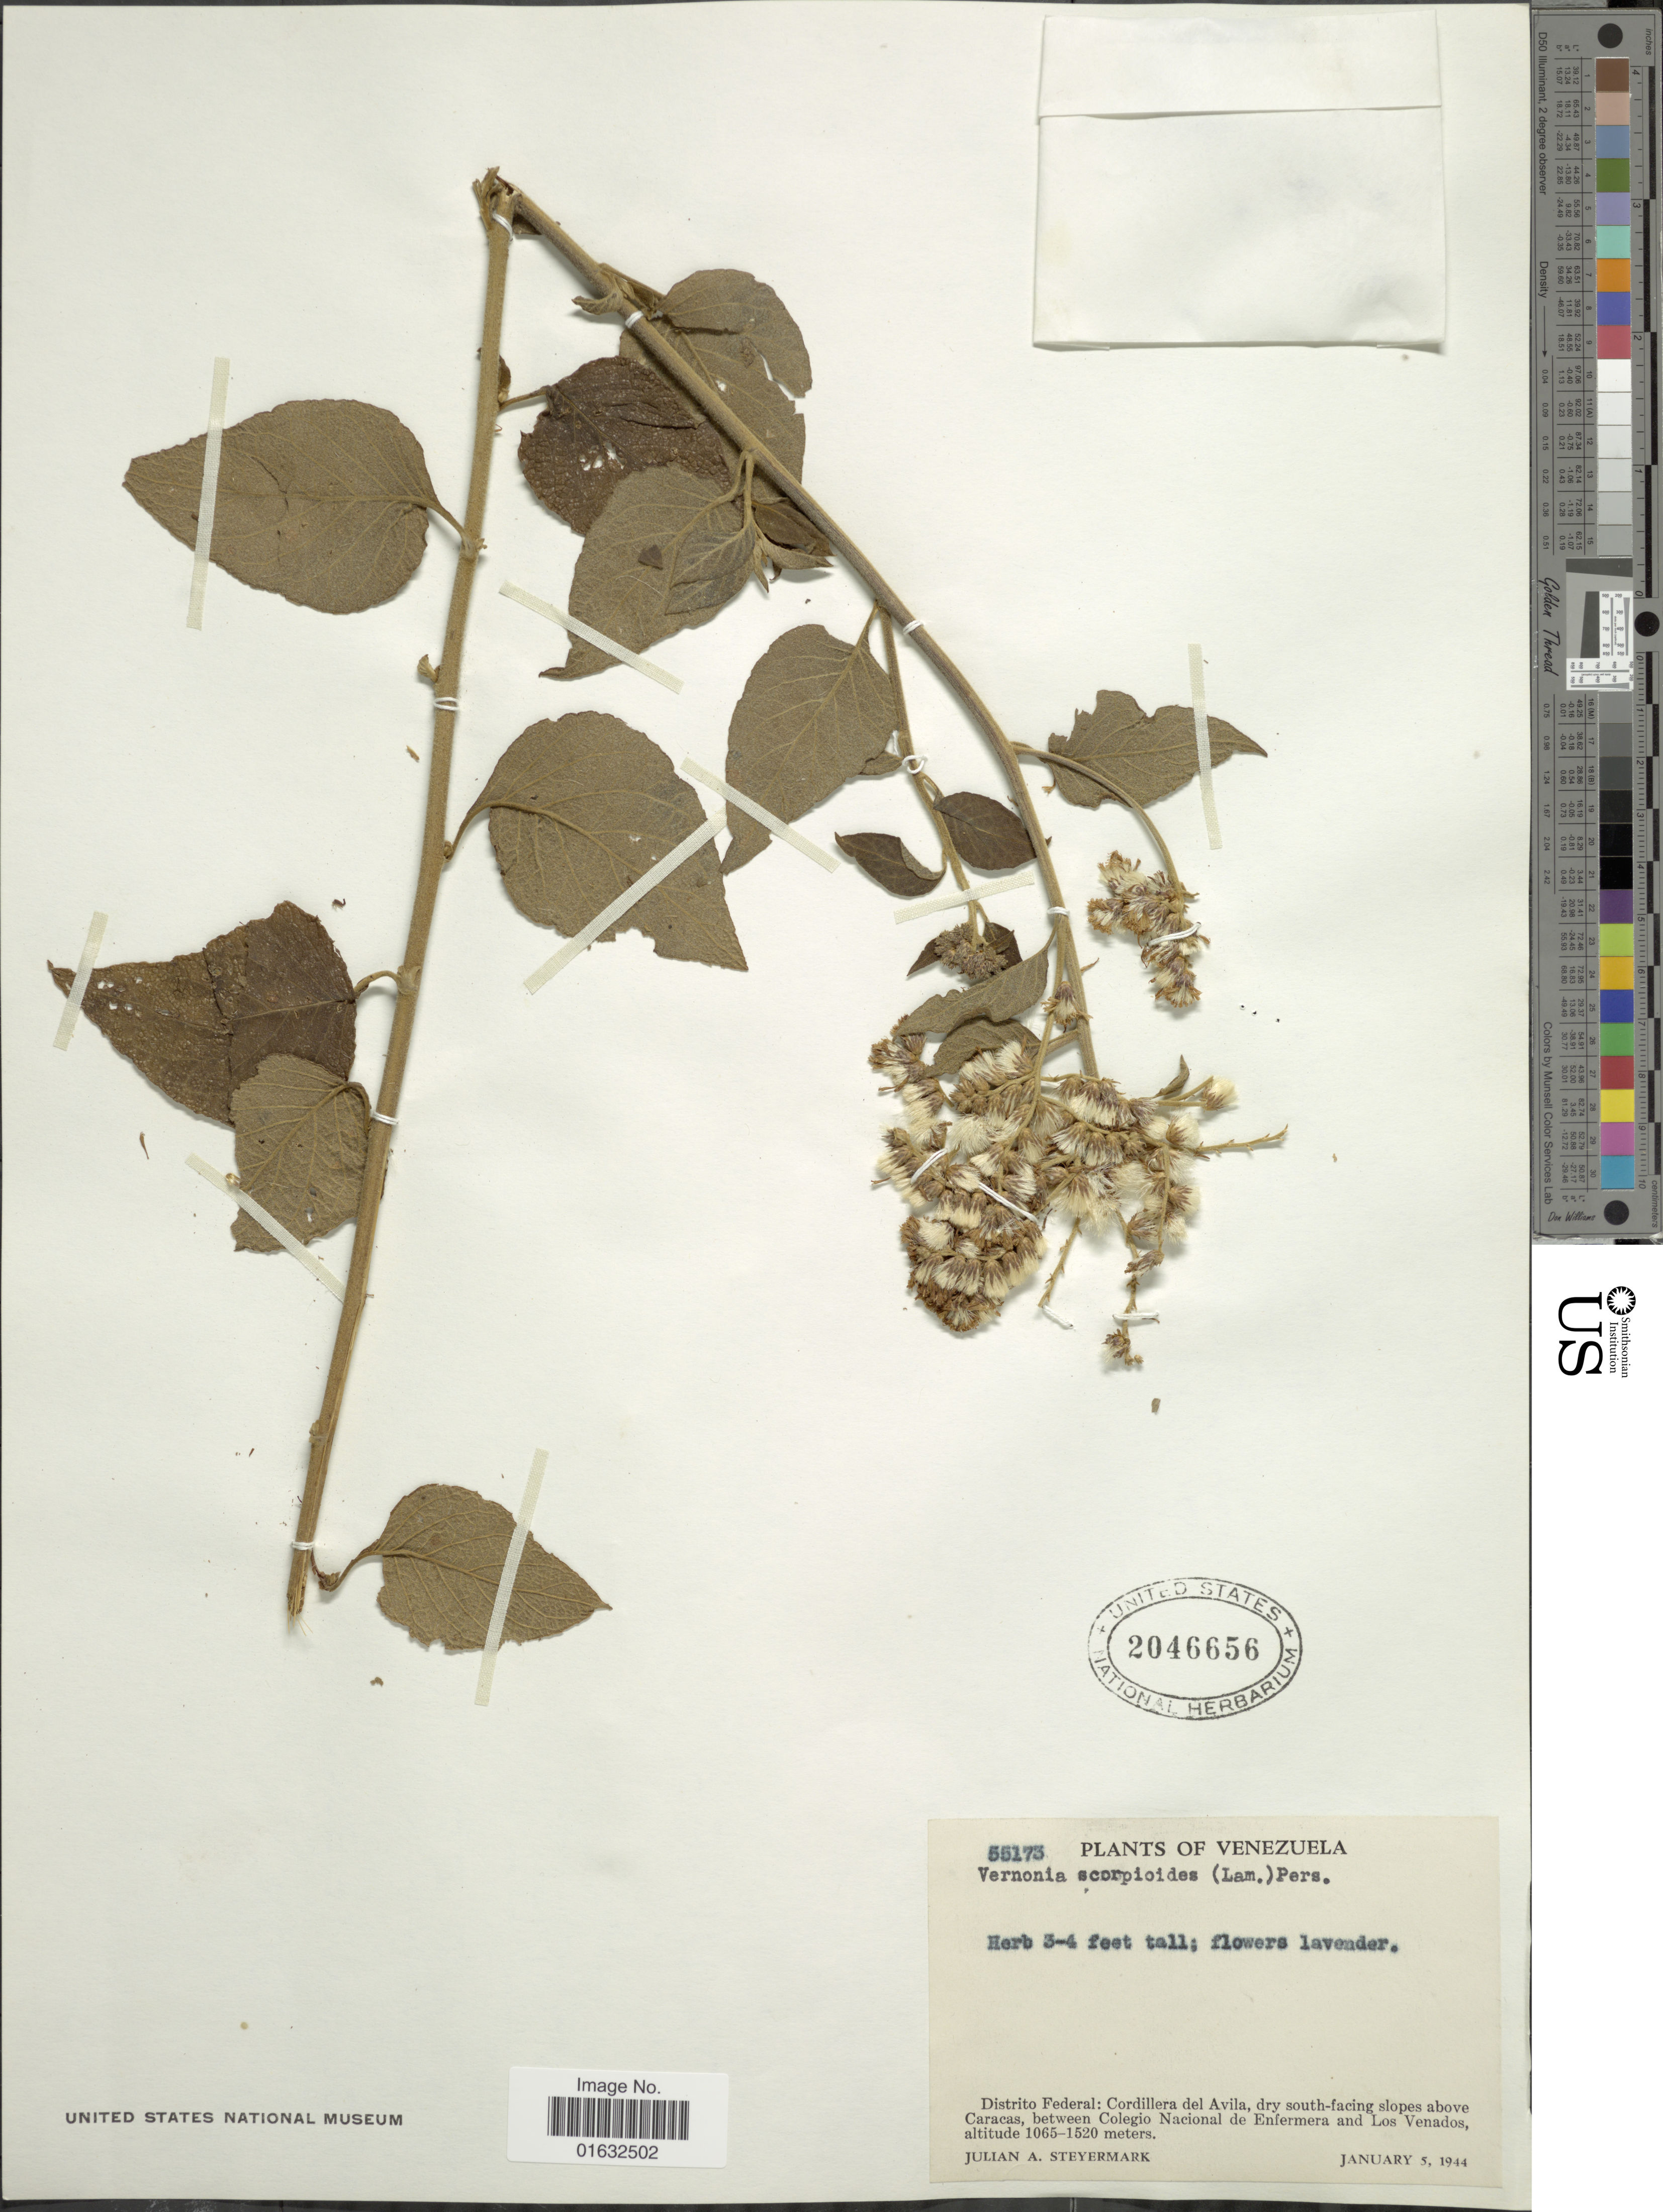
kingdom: Plantae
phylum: Tracheophyta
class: Magnoliopsida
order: Asterales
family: Asteraceae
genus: Cyrtocymura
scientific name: Cyrtocymura scorpioides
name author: (Lam.) H. Rob.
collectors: J. Steyermark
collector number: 55173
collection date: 1944-01-05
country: Venezuela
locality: Distrito Federal: Cordillera del Avila, dry south-facing slopes above Caracas, between Colegio Nacional de Enfermera and Los Venados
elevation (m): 1065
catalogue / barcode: US 2046656